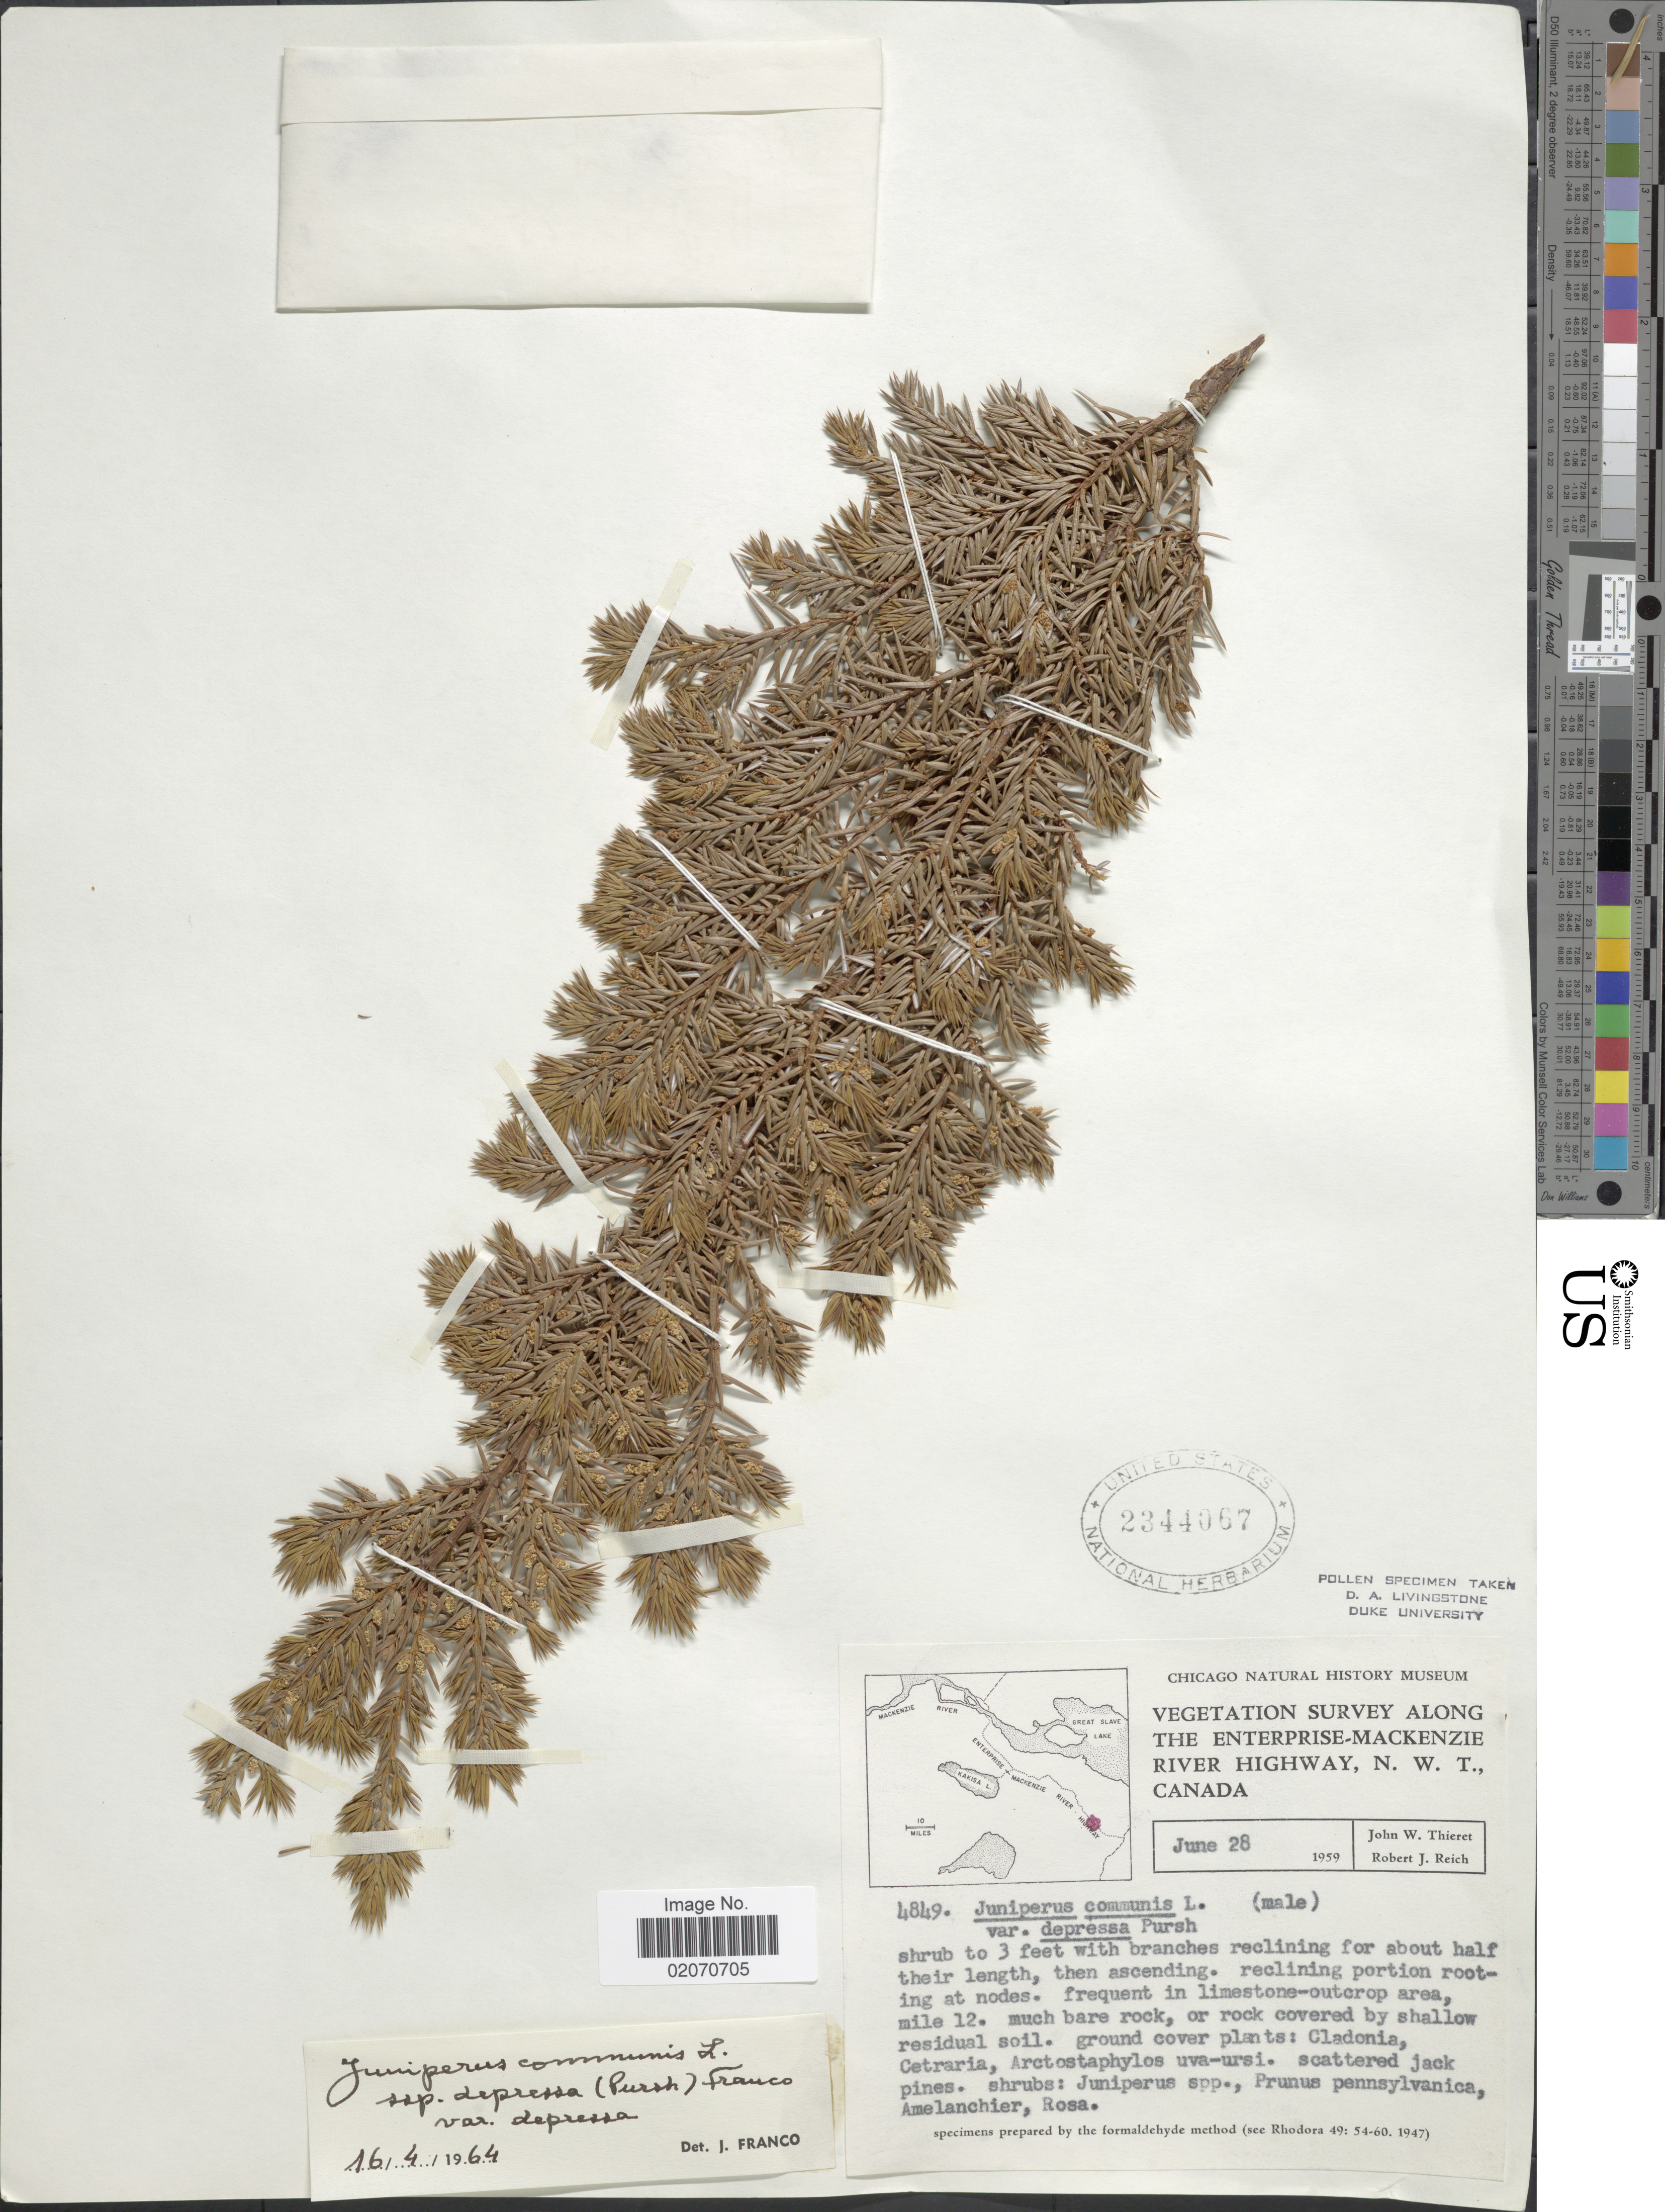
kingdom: Plantae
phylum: Tracheophyta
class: Pinopsida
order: Pinales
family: Cupressaceae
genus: Juniperus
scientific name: Juniperus communis var. depressa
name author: Pursh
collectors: J. W. Thieret & R. Reich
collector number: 4849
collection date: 1959-06-28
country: Canada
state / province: Northwest Territories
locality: Along the Enterprise-Mackenzie River Highway, in limestone-outcrop area, mile 12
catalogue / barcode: US 2344067